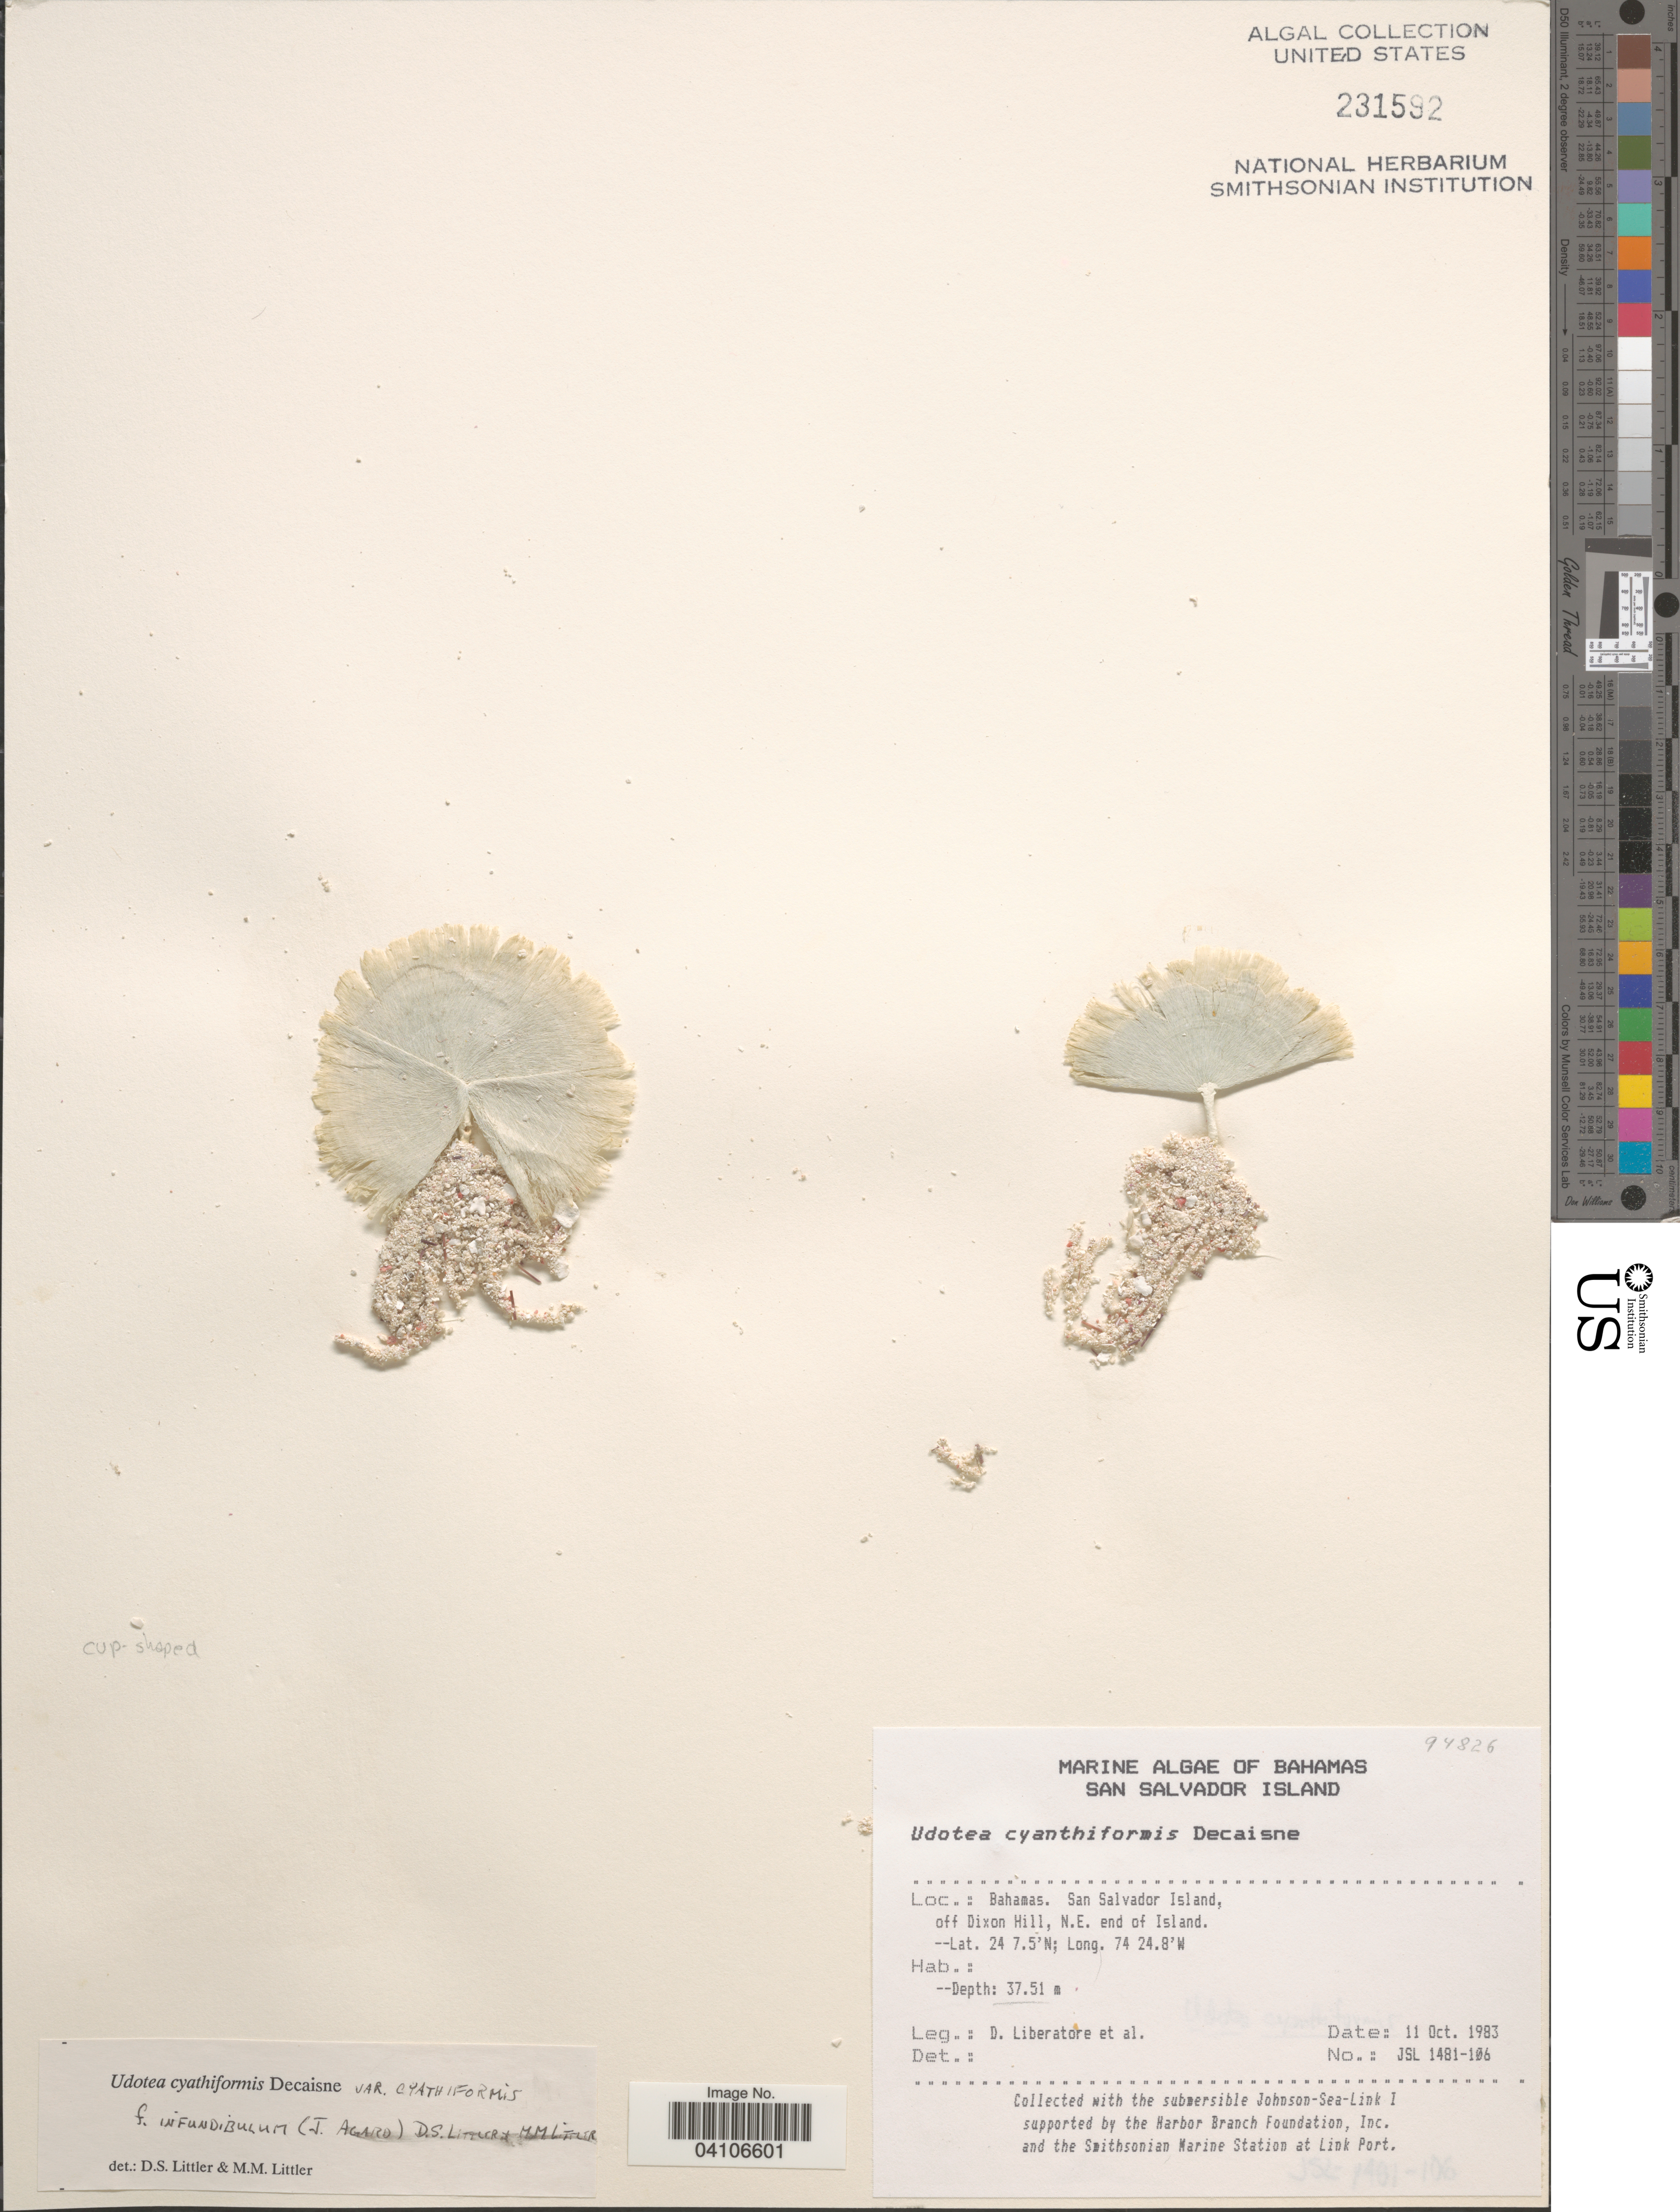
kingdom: Plantae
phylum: Chlorophyta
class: Ulvophyceae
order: Bryopsidales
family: Udoteaceae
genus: Udotea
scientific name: Udotea cyathiformis f. infundibulum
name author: (J. Agardh) D.S. Littler & Littler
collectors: D. Liberatore & et al.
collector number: JSL 1481-106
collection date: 1983-10-11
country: Bahamas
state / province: San Salvador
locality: San Salvador Island, off Dixon Hill, N.E. end of Island.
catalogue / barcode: US 231592